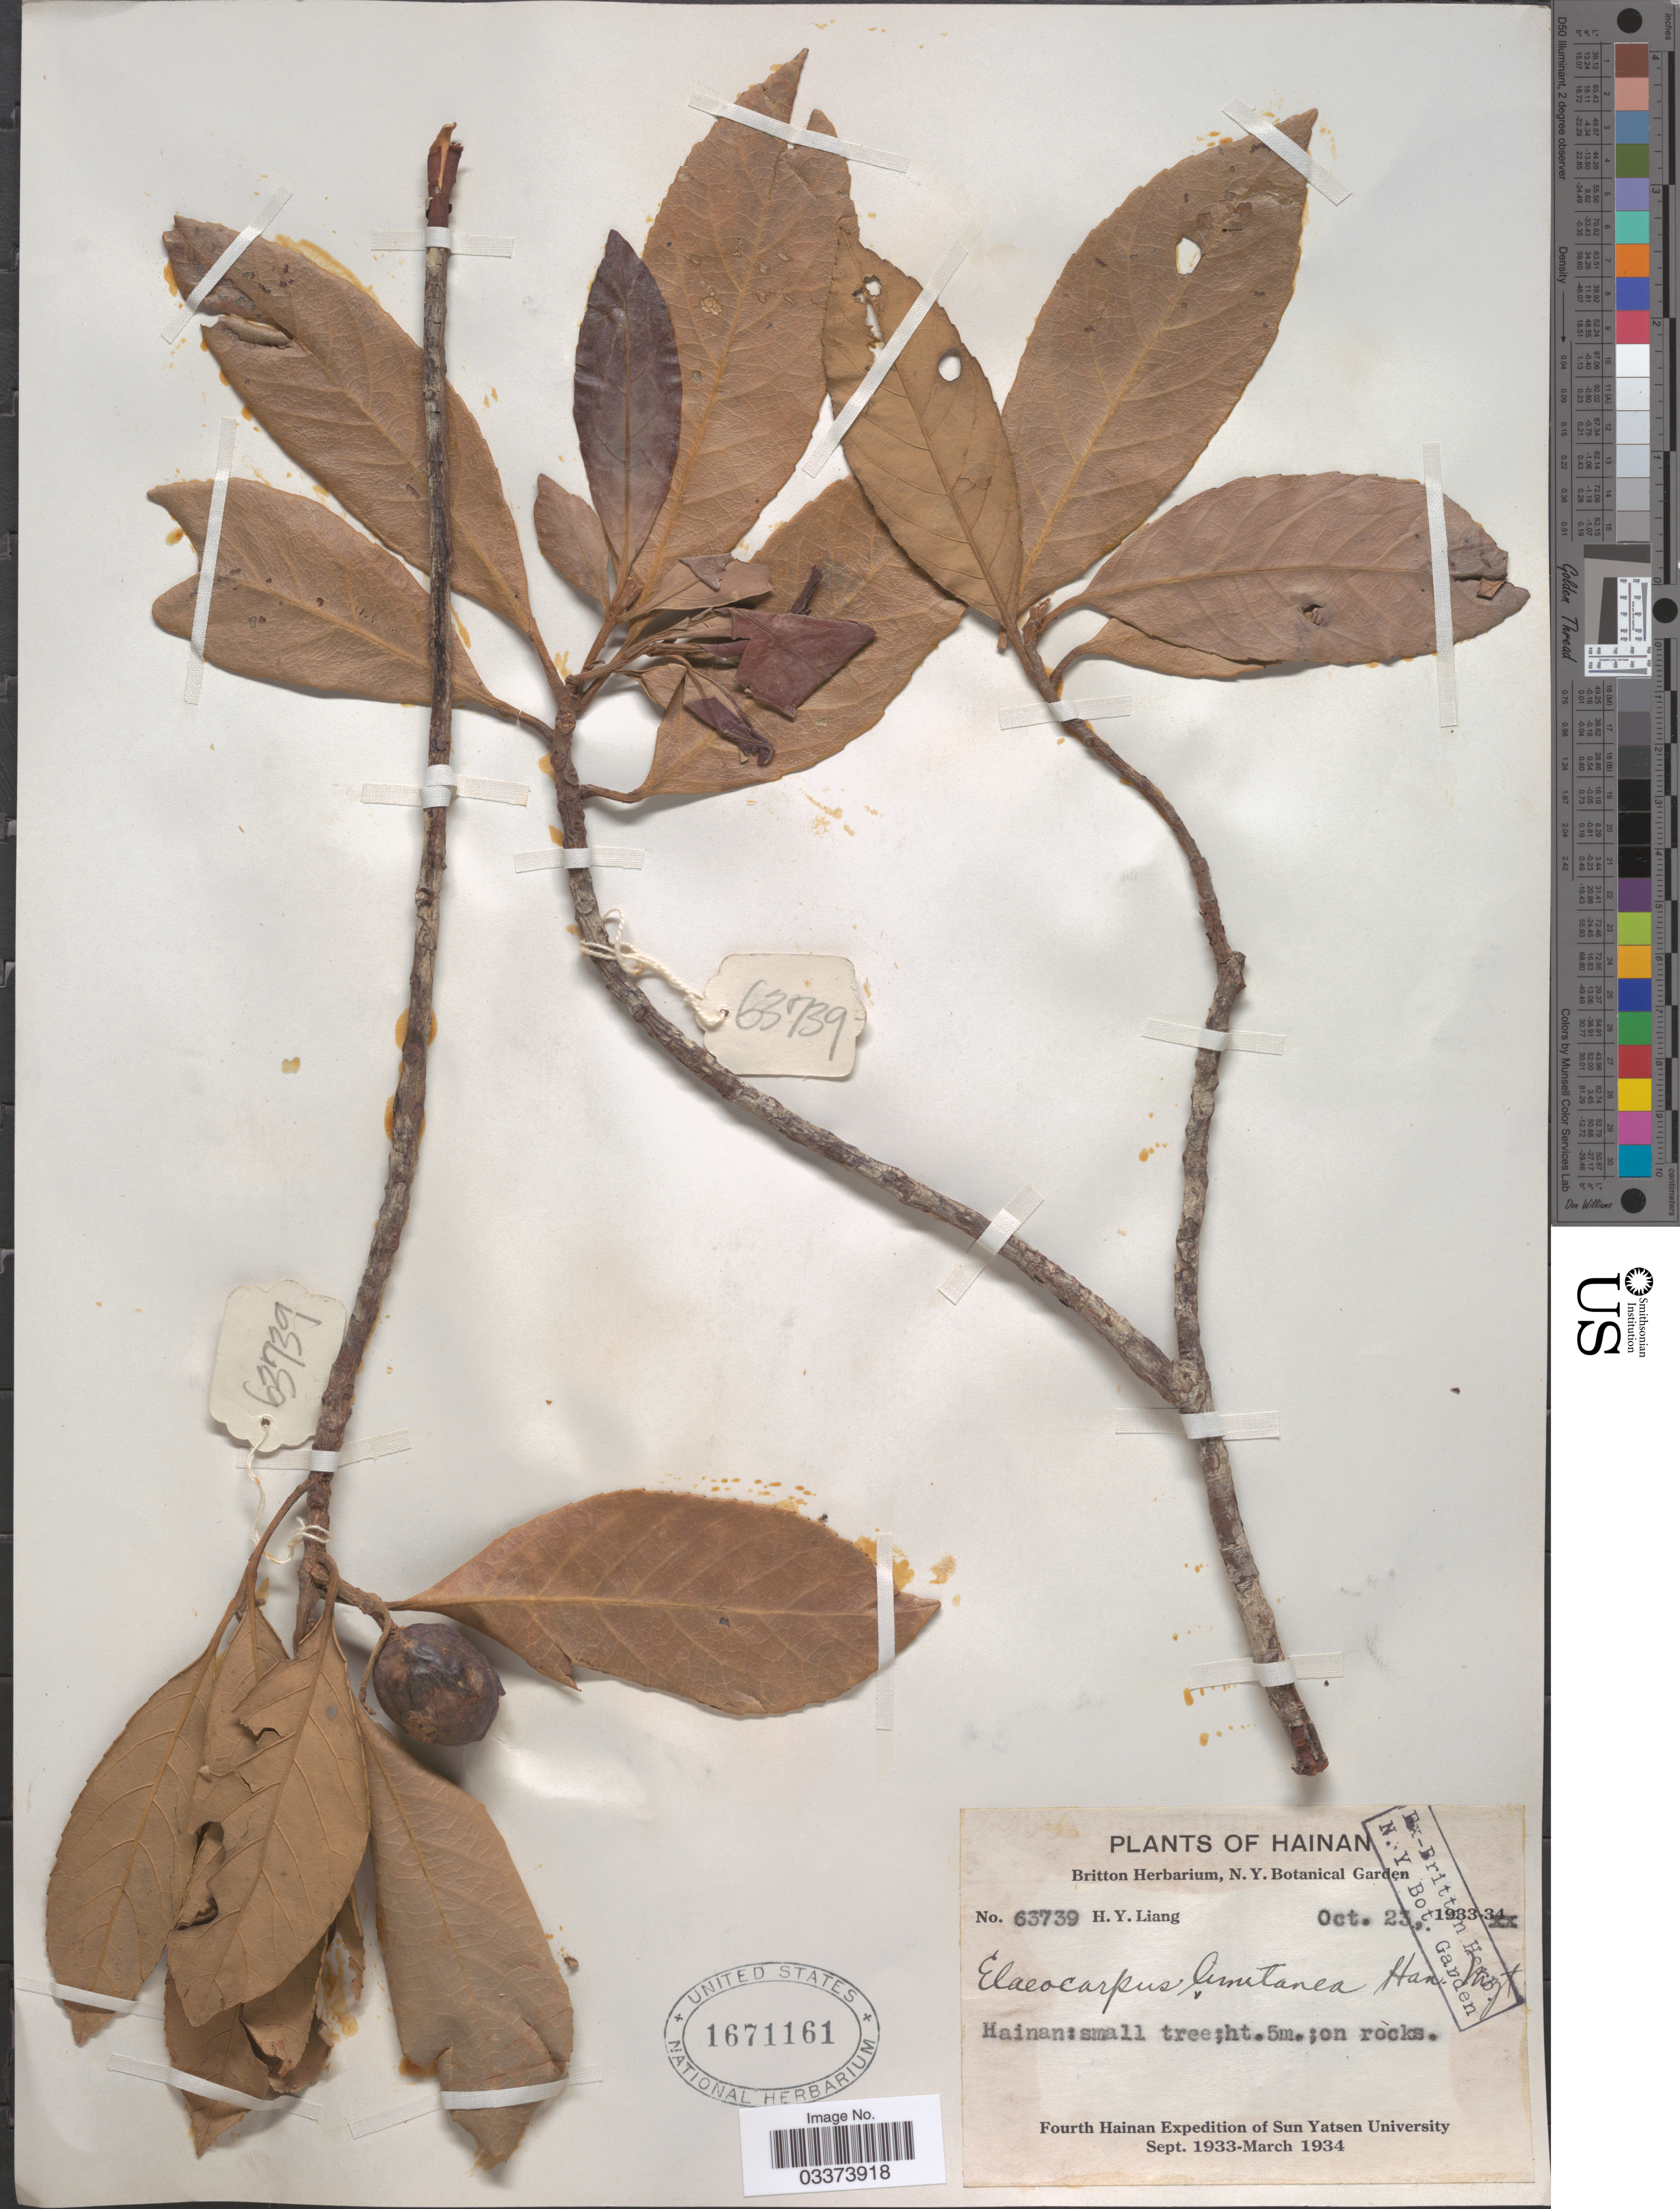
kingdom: Plantae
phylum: Tracheophyta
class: Magnoliopsida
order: Oxalidales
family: Elaeocarpaceae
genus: Elaeocarpus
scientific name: Elaeocarpus limitaneus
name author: Hand.-Mazz.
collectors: H. Y. Liang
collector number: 63739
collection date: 1933-10-23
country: China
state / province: Hainan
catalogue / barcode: US 1671161